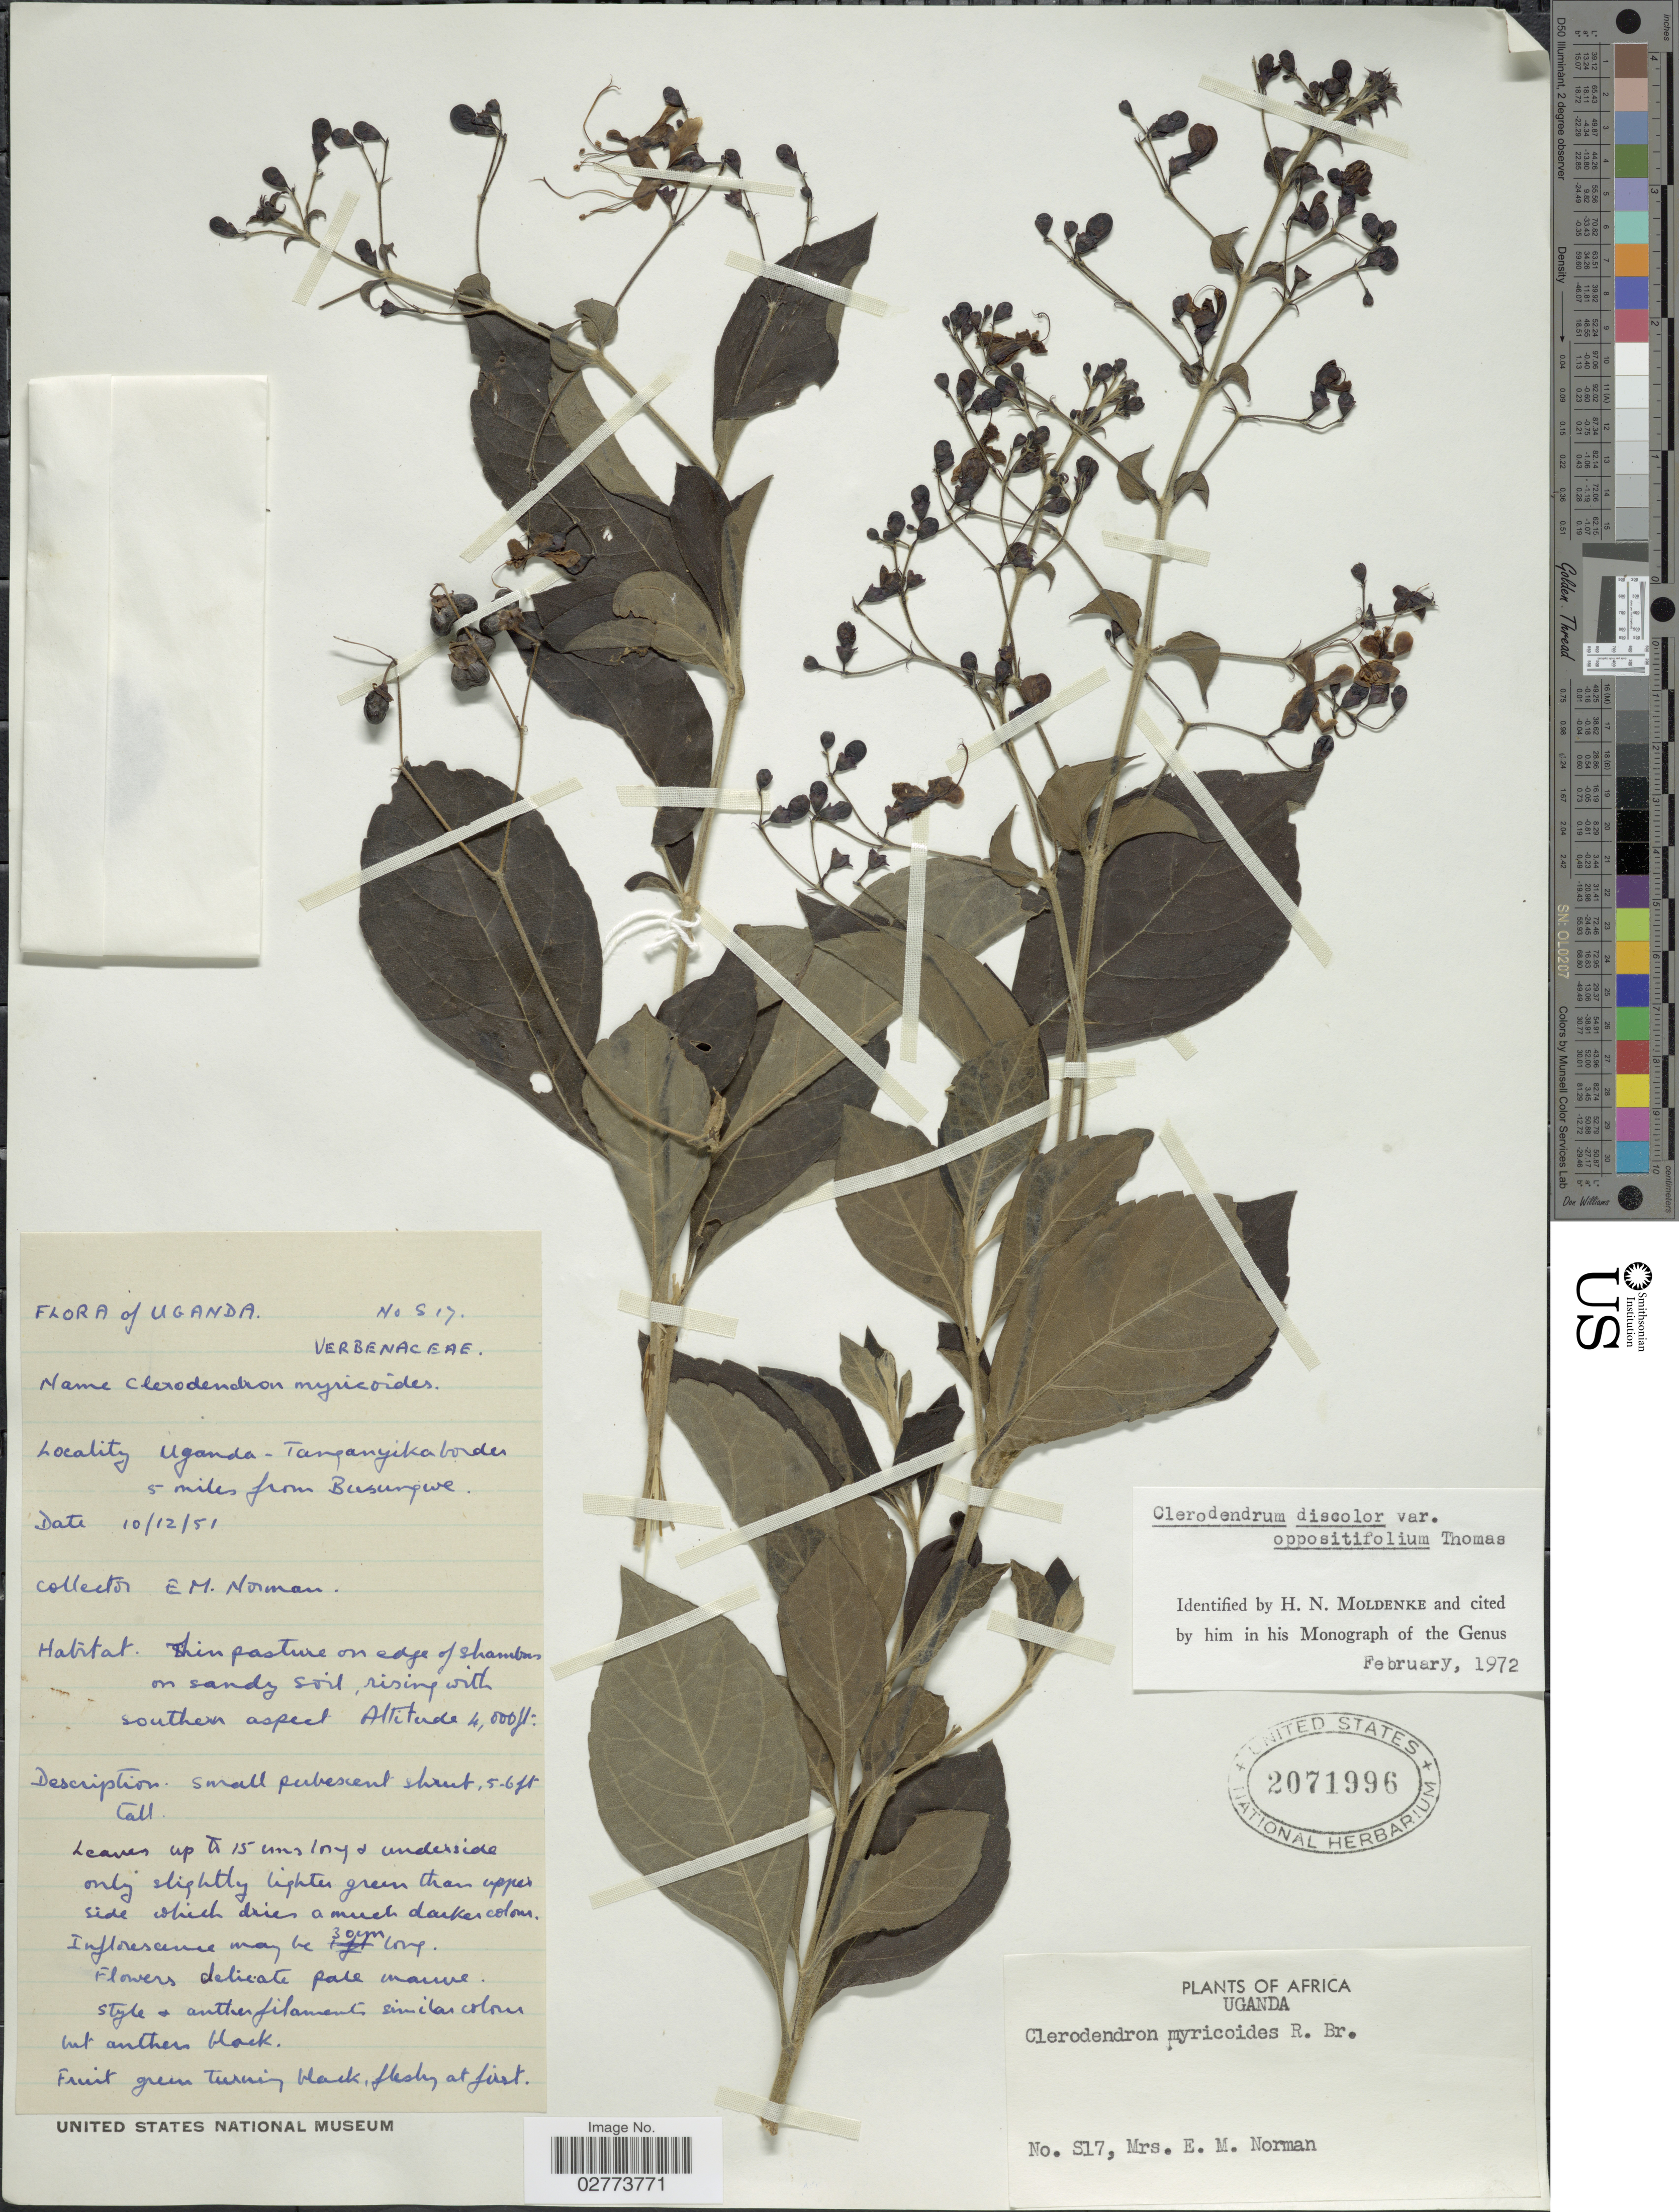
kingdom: Plantae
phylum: Tracheophyta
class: Magnoliopsida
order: Lamiales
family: Lamiaceae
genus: Clerodendrum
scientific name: Clerodendrum discolor var. oppositifolium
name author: B. Thomas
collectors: E. Norman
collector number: S17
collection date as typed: Transcribed d/m/y: 10/12/51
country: Uganda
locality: Uganda-Tanganyika border 5 miles from Busungwe.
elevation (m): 1219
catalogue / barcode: US 2071996